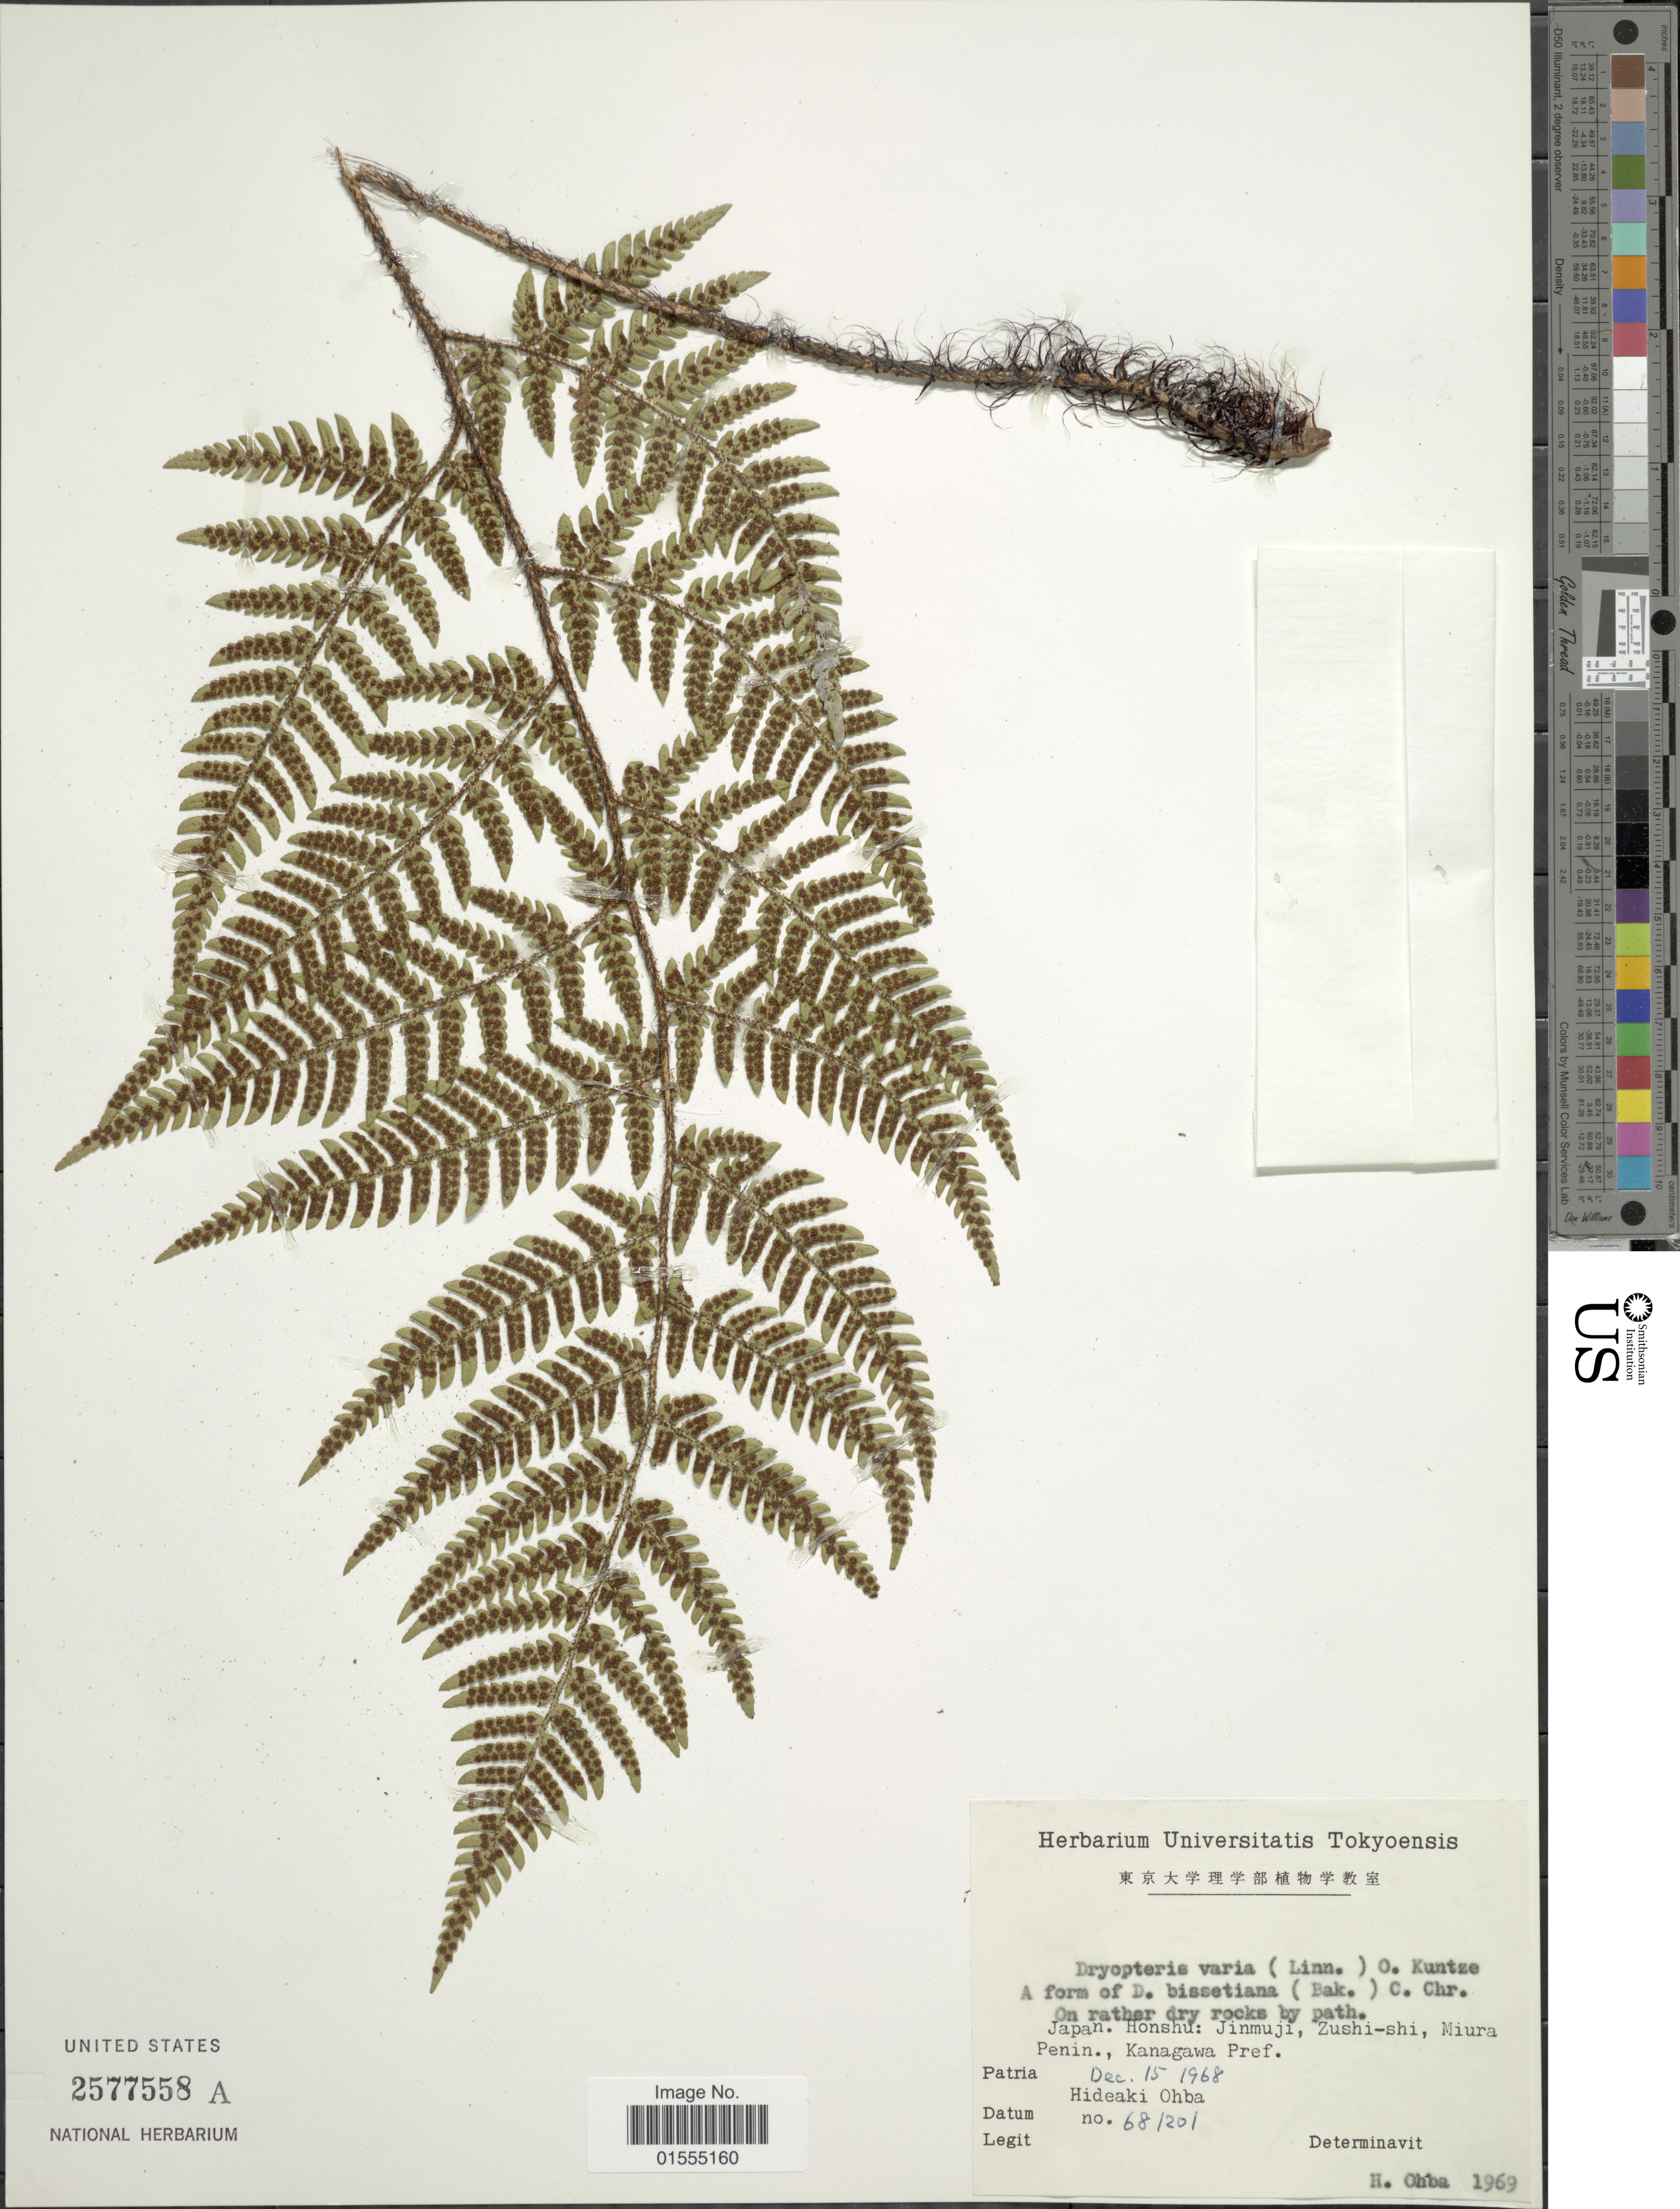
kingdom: Plantae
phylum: Tracheophyta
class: Polypodiopsida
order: Polypodiales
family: Dryopteridaceae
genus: Dryopteris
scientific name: Dryopteris varia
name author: (L.) Kuntze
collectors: H. Ohba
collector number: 681201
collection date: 1968-12-15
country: Japan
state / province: Kanagawa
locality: Honshu: Jinmuji, Zushi-shi, Miura Penin., Kanagawa Pref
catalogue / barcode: US 2577558A